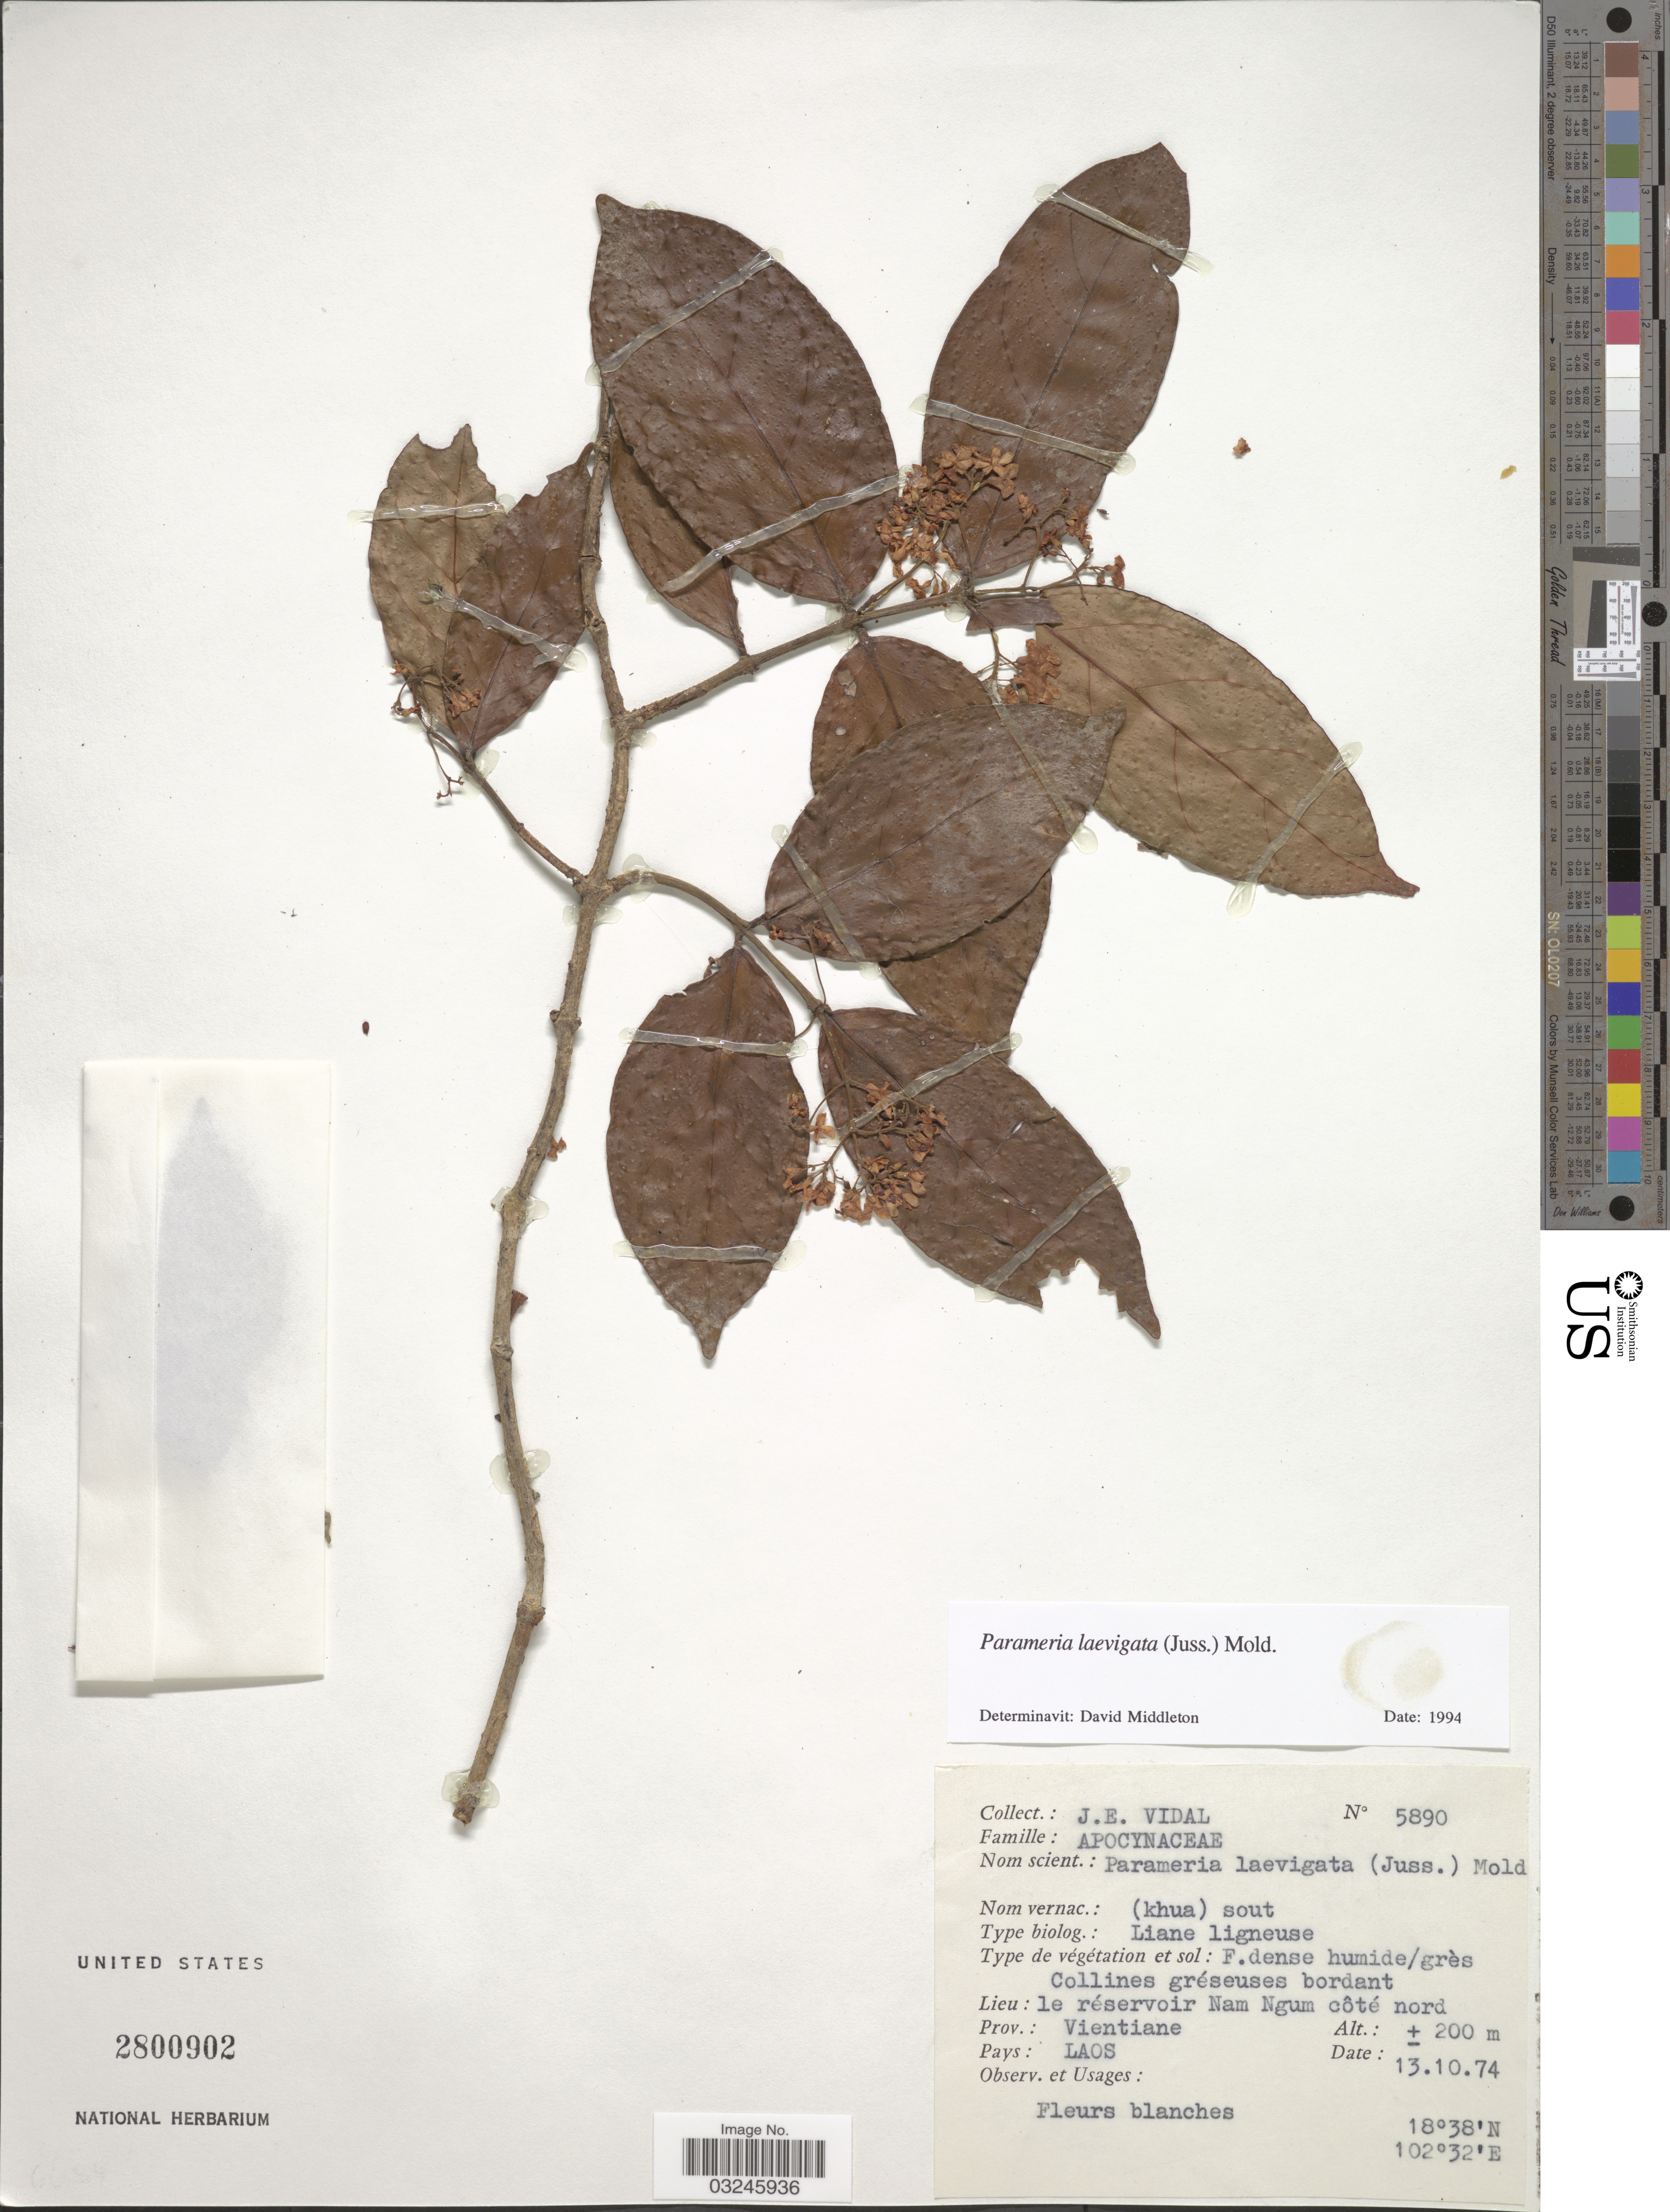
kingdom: Plantae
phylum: Tracheophyta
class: Magnoliopsida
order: Gentianales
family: Apocynaceae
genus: Parameria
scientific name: Parameria laevigata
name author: (Juss.) Moldenke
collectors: J. E. Vidal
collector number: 5890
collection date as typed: Transcribed d/m/y: 13/10/74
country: Laos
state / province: Viangchan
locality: Le réservoir Nam Ngum côté nord, Prov.: Vientiane, Laos.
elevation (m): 200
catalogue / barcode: US 2800902